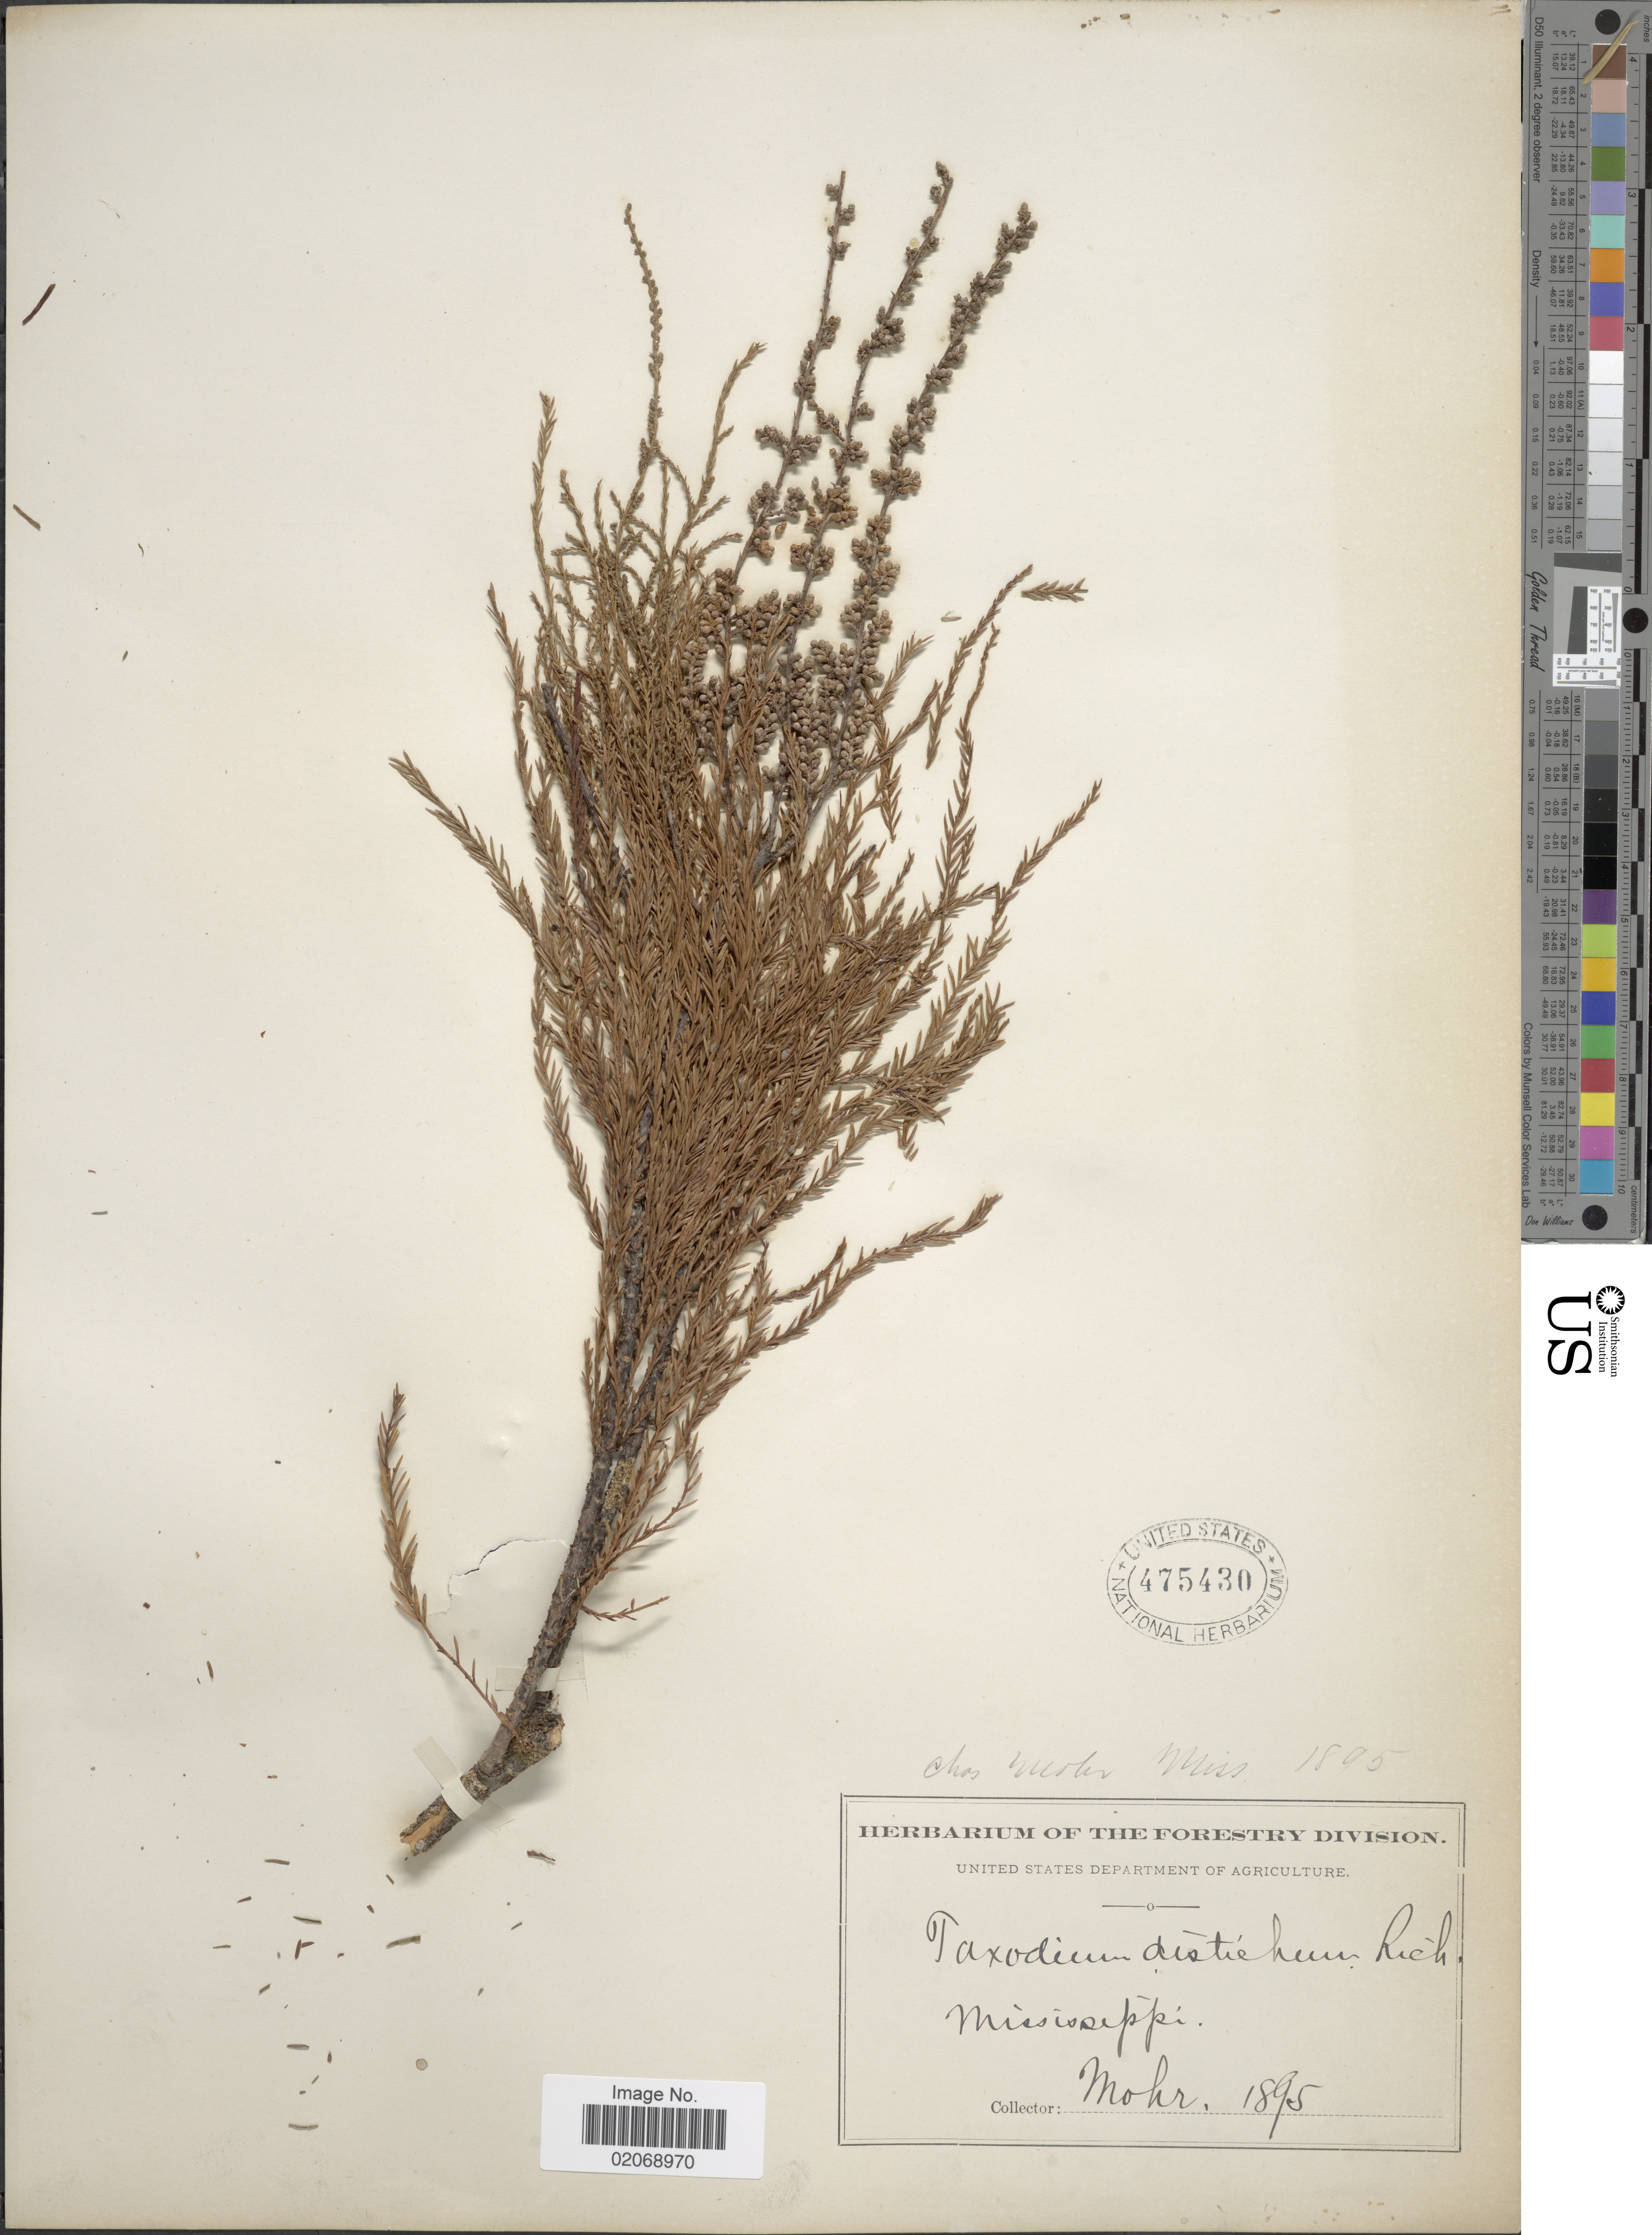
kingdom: Plantae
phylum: Tracheophyta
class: Pinopsida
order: Pinales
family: Cupressaceae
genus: Taxodium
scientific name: Taxodium distichum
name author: (L.) Rich.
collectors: Mohr, --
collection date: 1895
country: United States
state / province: Mississippi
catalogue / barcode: US 475430